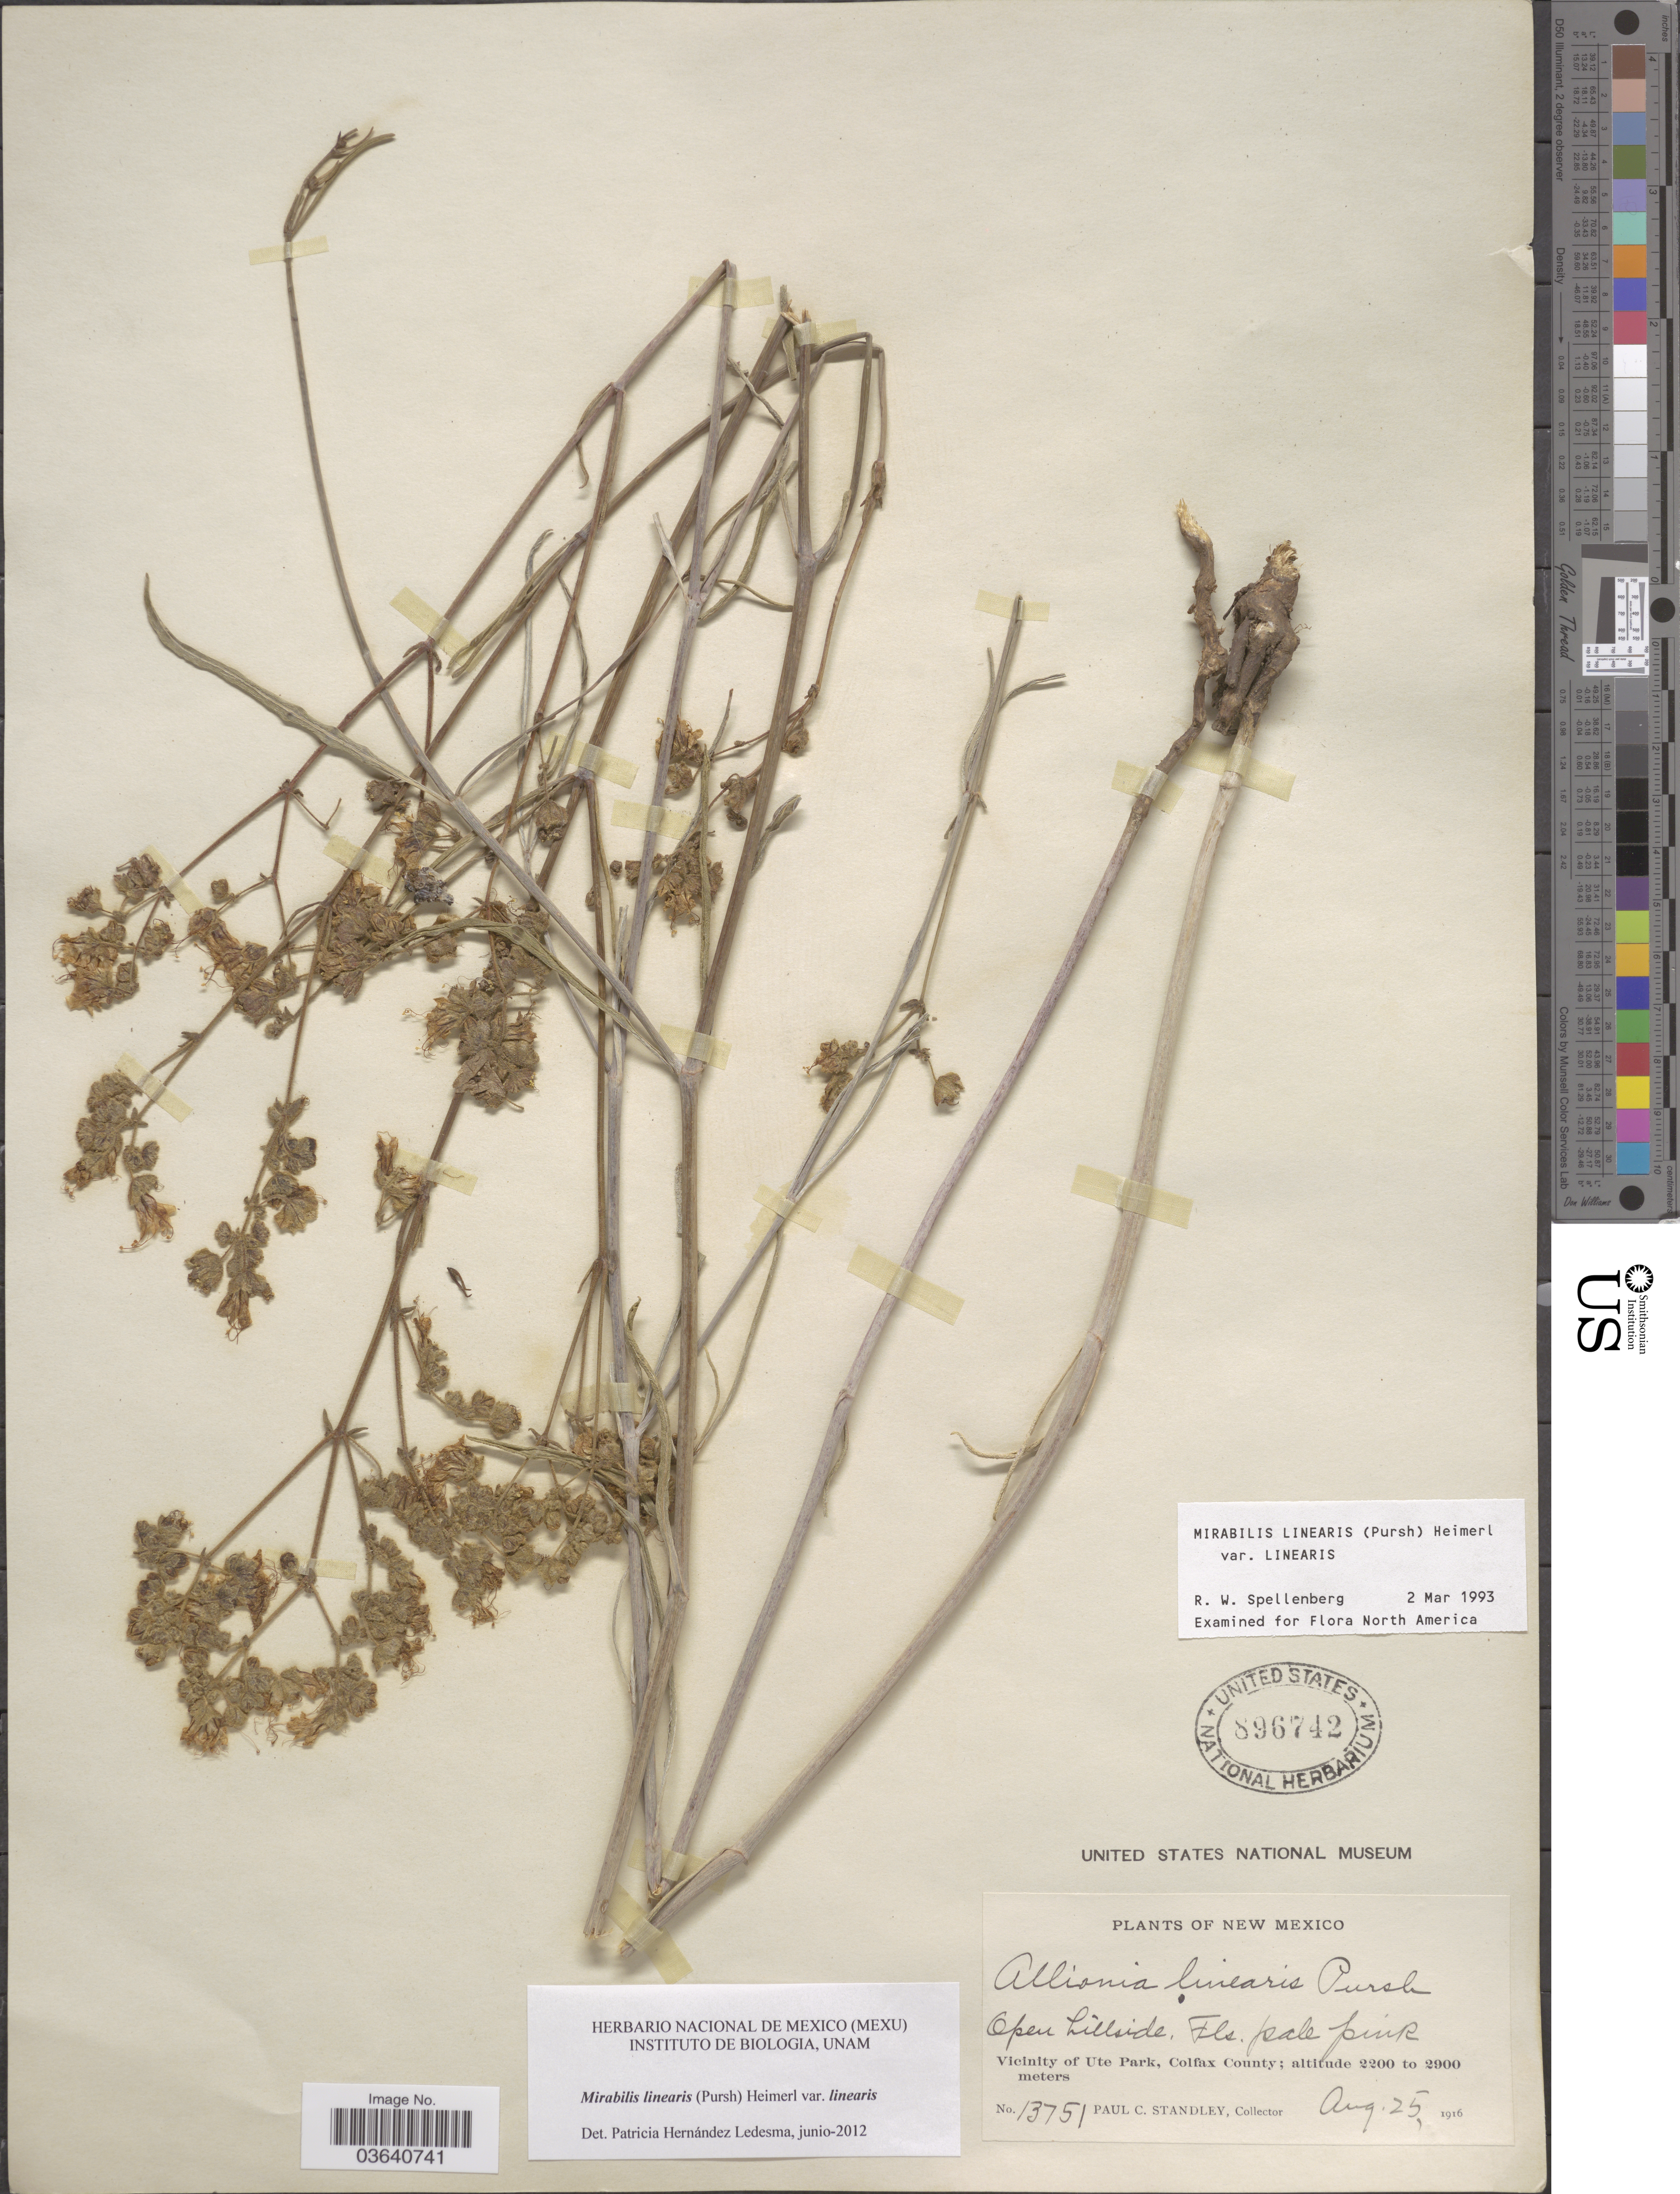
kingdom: Plantae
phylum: Tracheophyta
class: Magnoliopsida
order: Caryophyllales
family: Nyctaginaceae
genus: Mirabilis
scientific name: Mirabilis linearis var. linearis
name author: (Pursh) Heimerl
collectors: P. C. Standley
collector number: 13751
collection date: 1916-08-25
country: United States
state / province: New Mexico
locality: Open hillside. Vicinity of Ute Park, Colfax County.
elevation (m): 2200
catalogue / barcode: US 896742